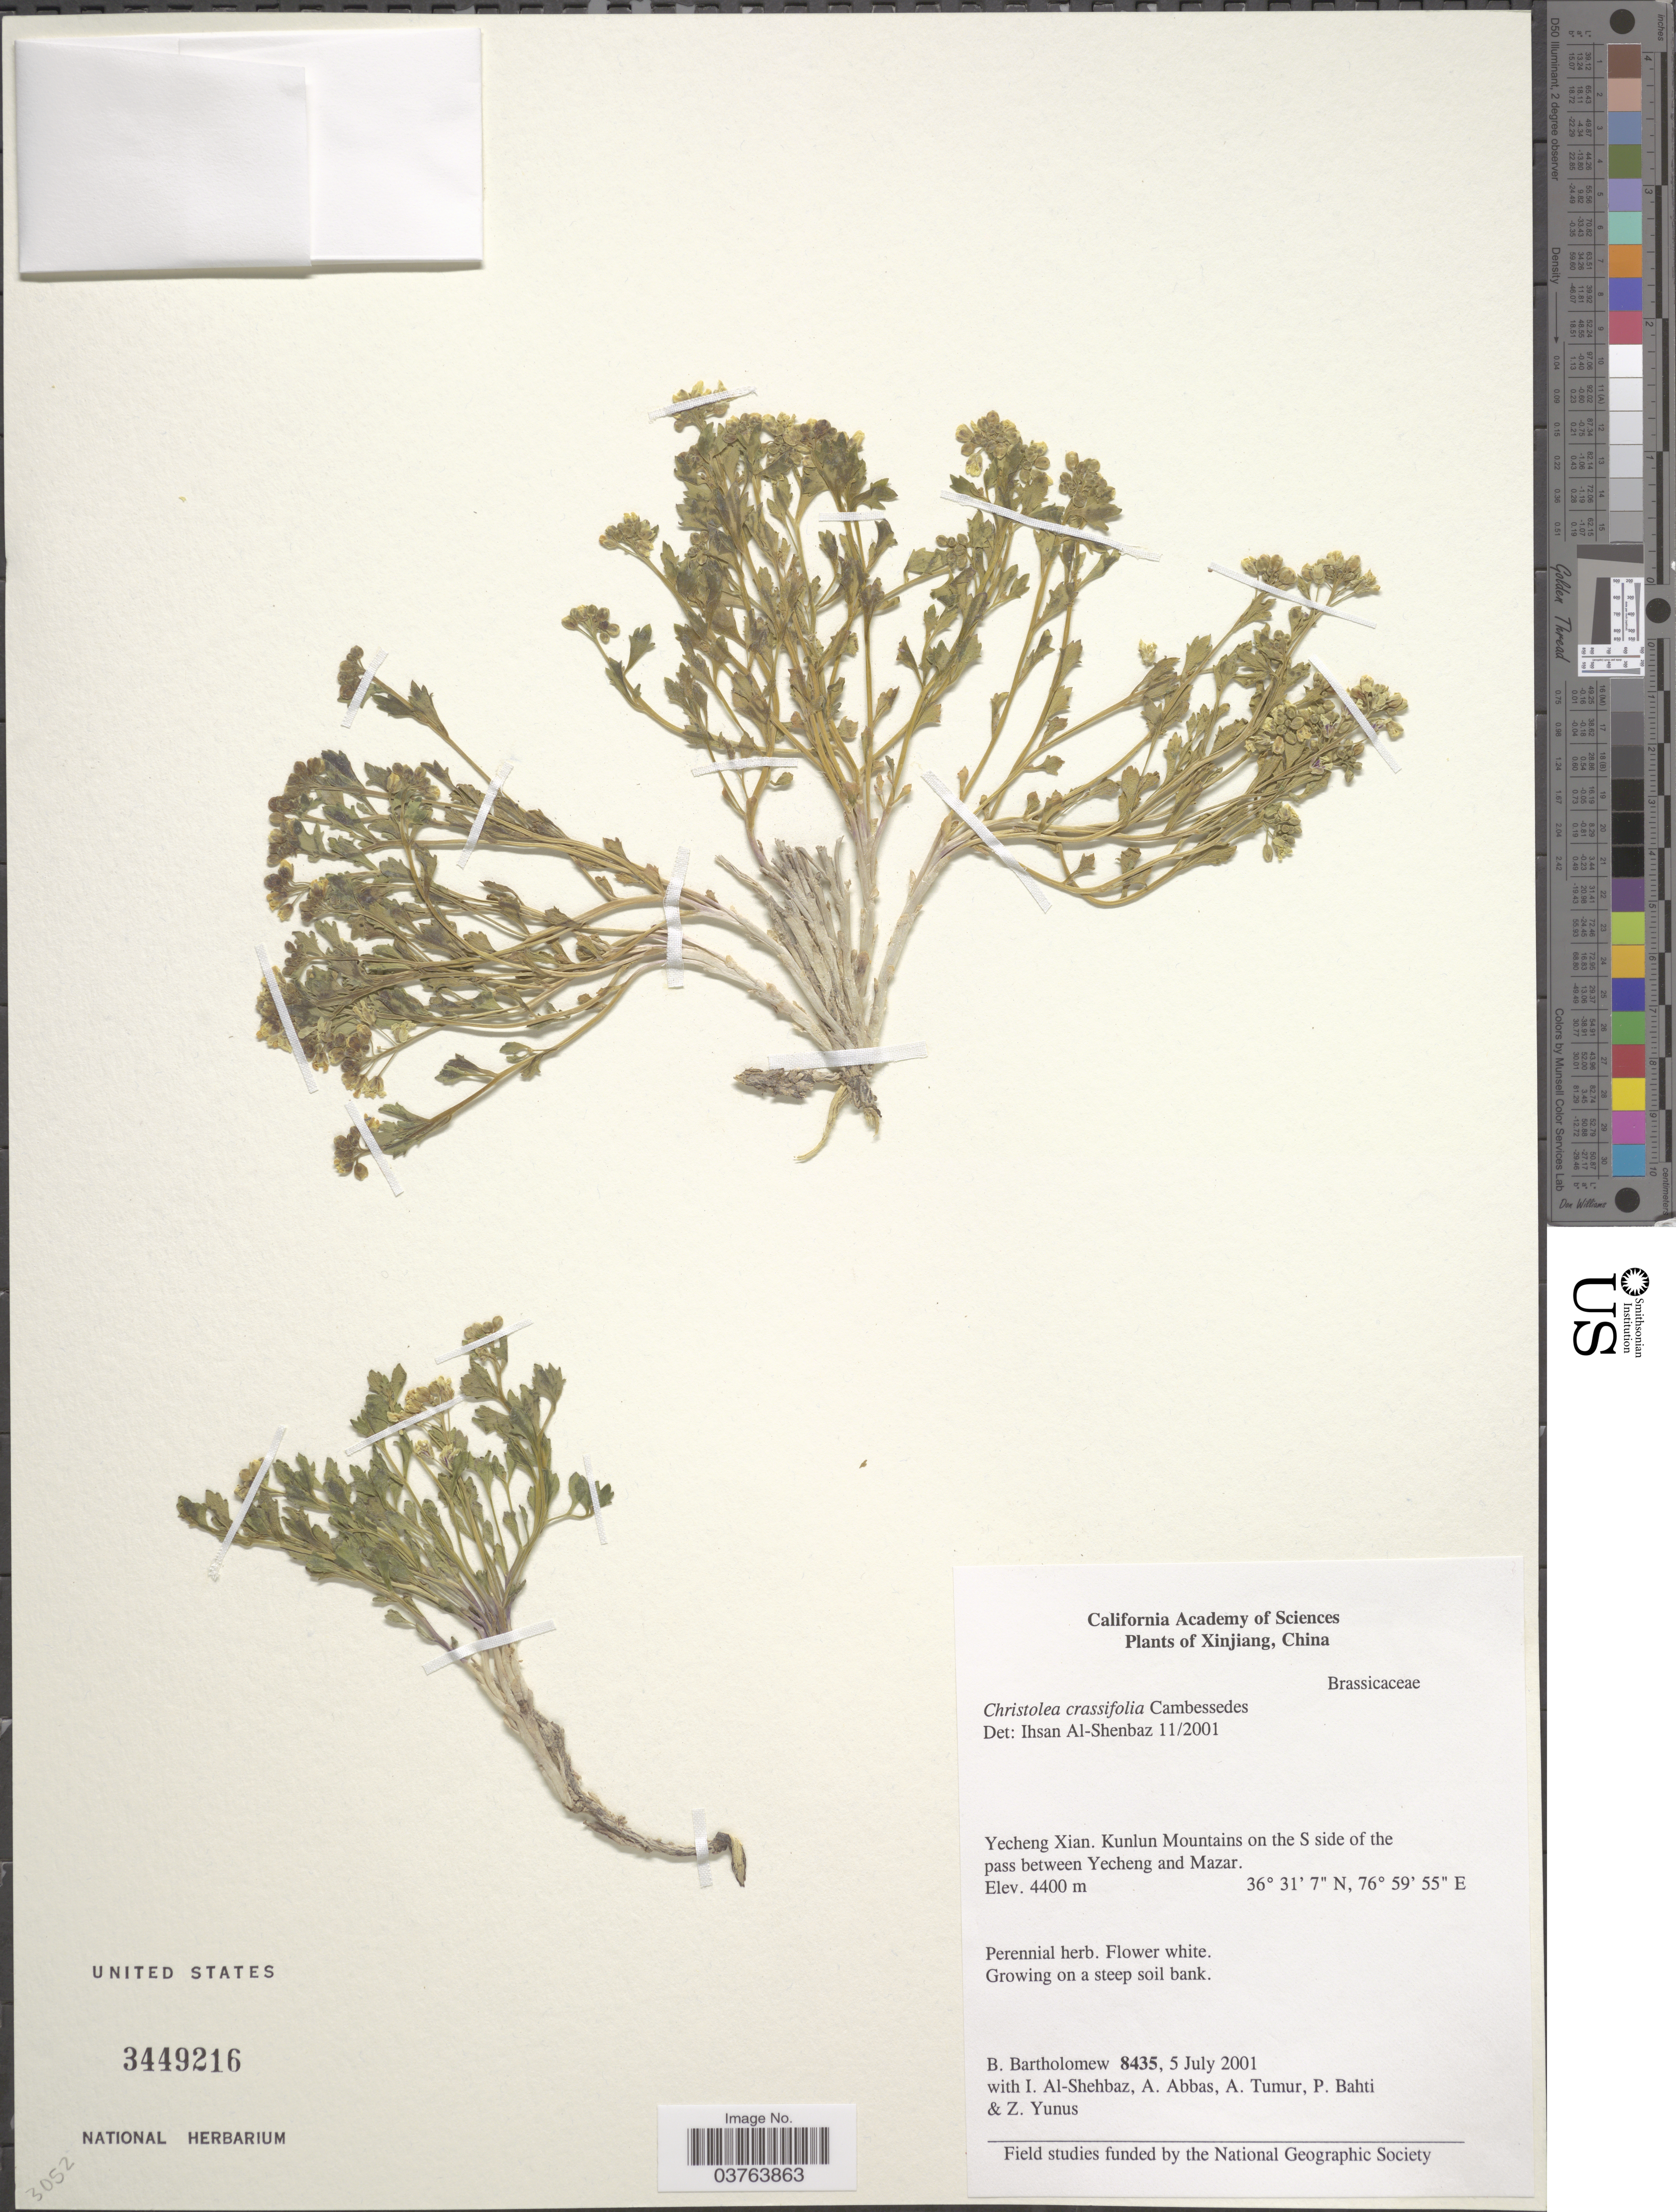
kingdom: Plantae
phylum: Tracheophyta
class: Magnoliopsida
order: Brassicales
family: Brassicaceae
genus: Christolea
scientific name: Christolea crassifolia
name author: Cambess.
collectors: B. Bartholomew, I. Al-Shehbaz, A. Abbas, A. Tumur & et al.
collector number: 8435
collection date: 2001-07-05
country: China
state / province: Xinjiang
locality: Yecheng Xian. Kunlun Mountains on the S side of the pass between Yecheng and Mazar.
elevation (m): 4400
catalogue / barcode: US 3449216